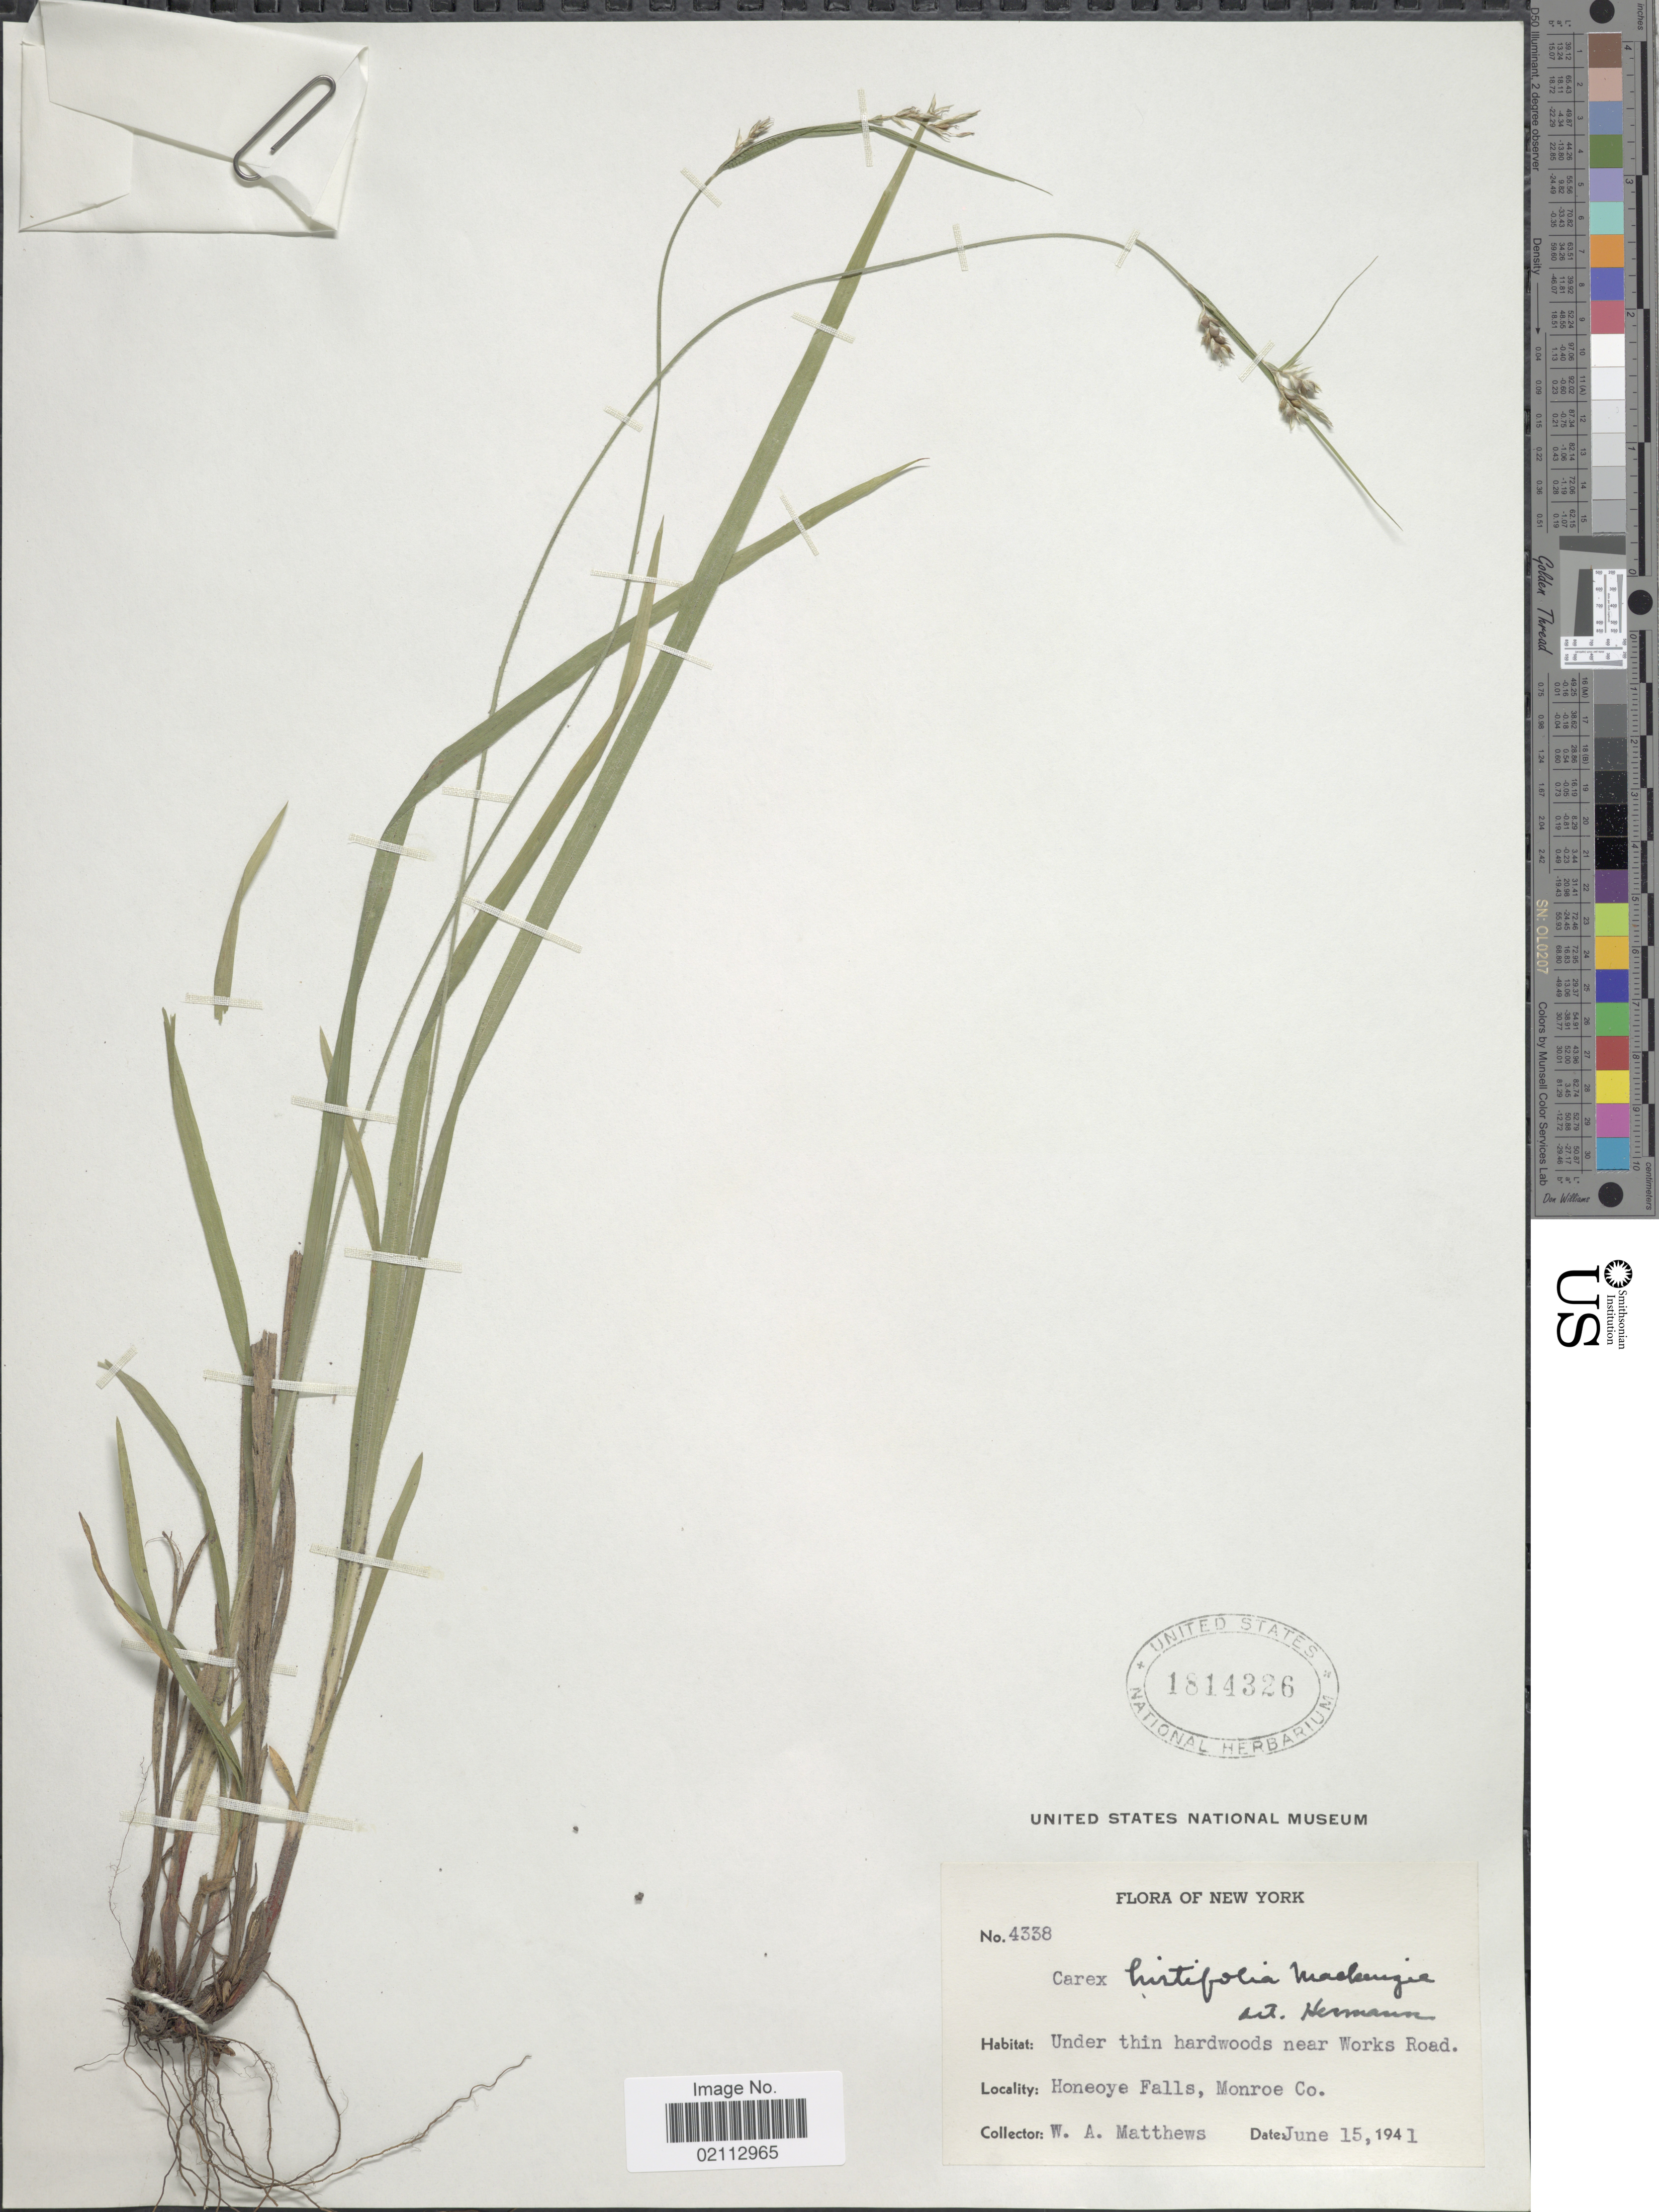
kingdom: Plantae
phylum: Tracheophyta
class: Liliopsida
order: Poales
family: Cyperaceae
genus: Carex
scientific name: Carex hirtifolia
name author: Mack.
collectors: W. Matthews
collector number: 4338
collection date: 1941-06-15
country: United States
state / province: New York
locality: Under thin hardwoods near Works Road. Honeoye Falls, Monroe Co.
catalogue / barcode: US 1814326